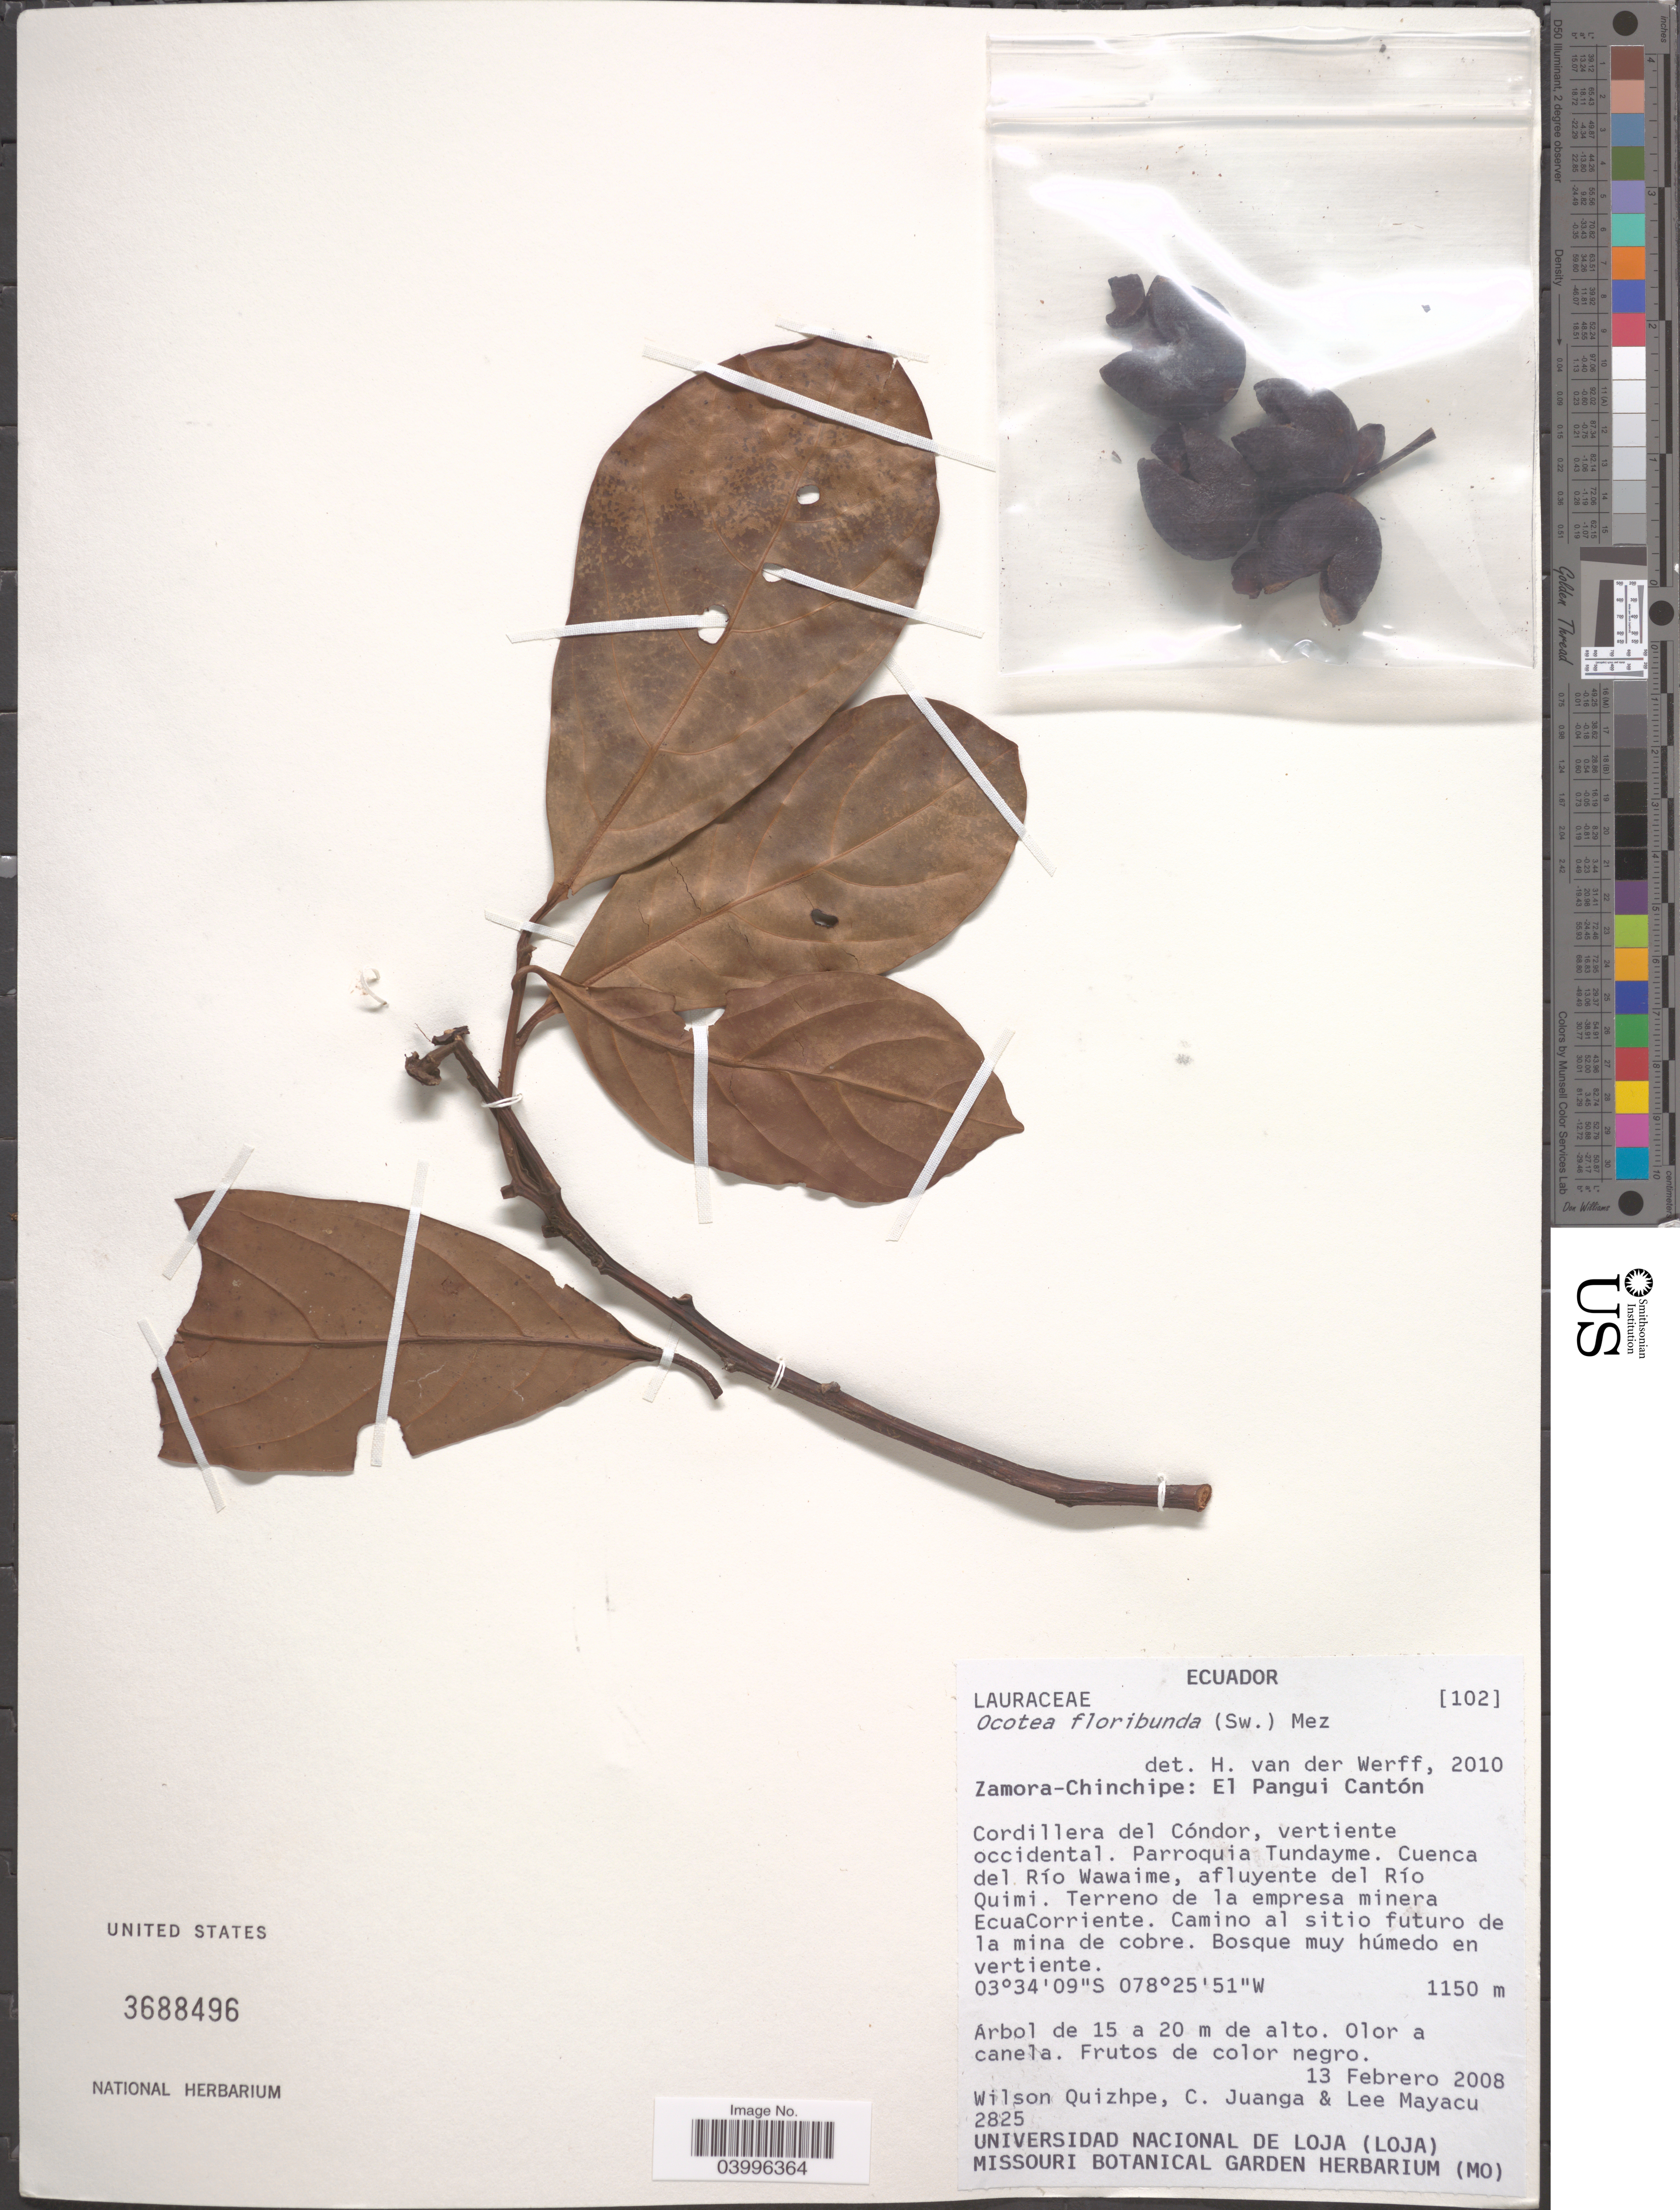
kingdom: Plantae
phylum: Tracheophyta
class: Magnoliopsida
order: Laurales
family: Lauraceae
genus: Ocotea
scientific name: Ocotea floribunda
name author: (Sw.) Mez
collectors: W. Quizhpe, C. Juanga & Mayacu Lee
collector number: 2825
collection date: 2008-02-13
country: Ecuador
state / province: Zamora-Chinchipe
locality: El Pangui Cantón. Cordillera del Cóndor, vertiente occidental. Parroquia Tundayme. Cuenca del Río Wawaime, afluyente del Río Quimi. Terreno de la empresa minera EcuaCorriente.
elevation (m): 1150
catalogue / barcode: US 3688496